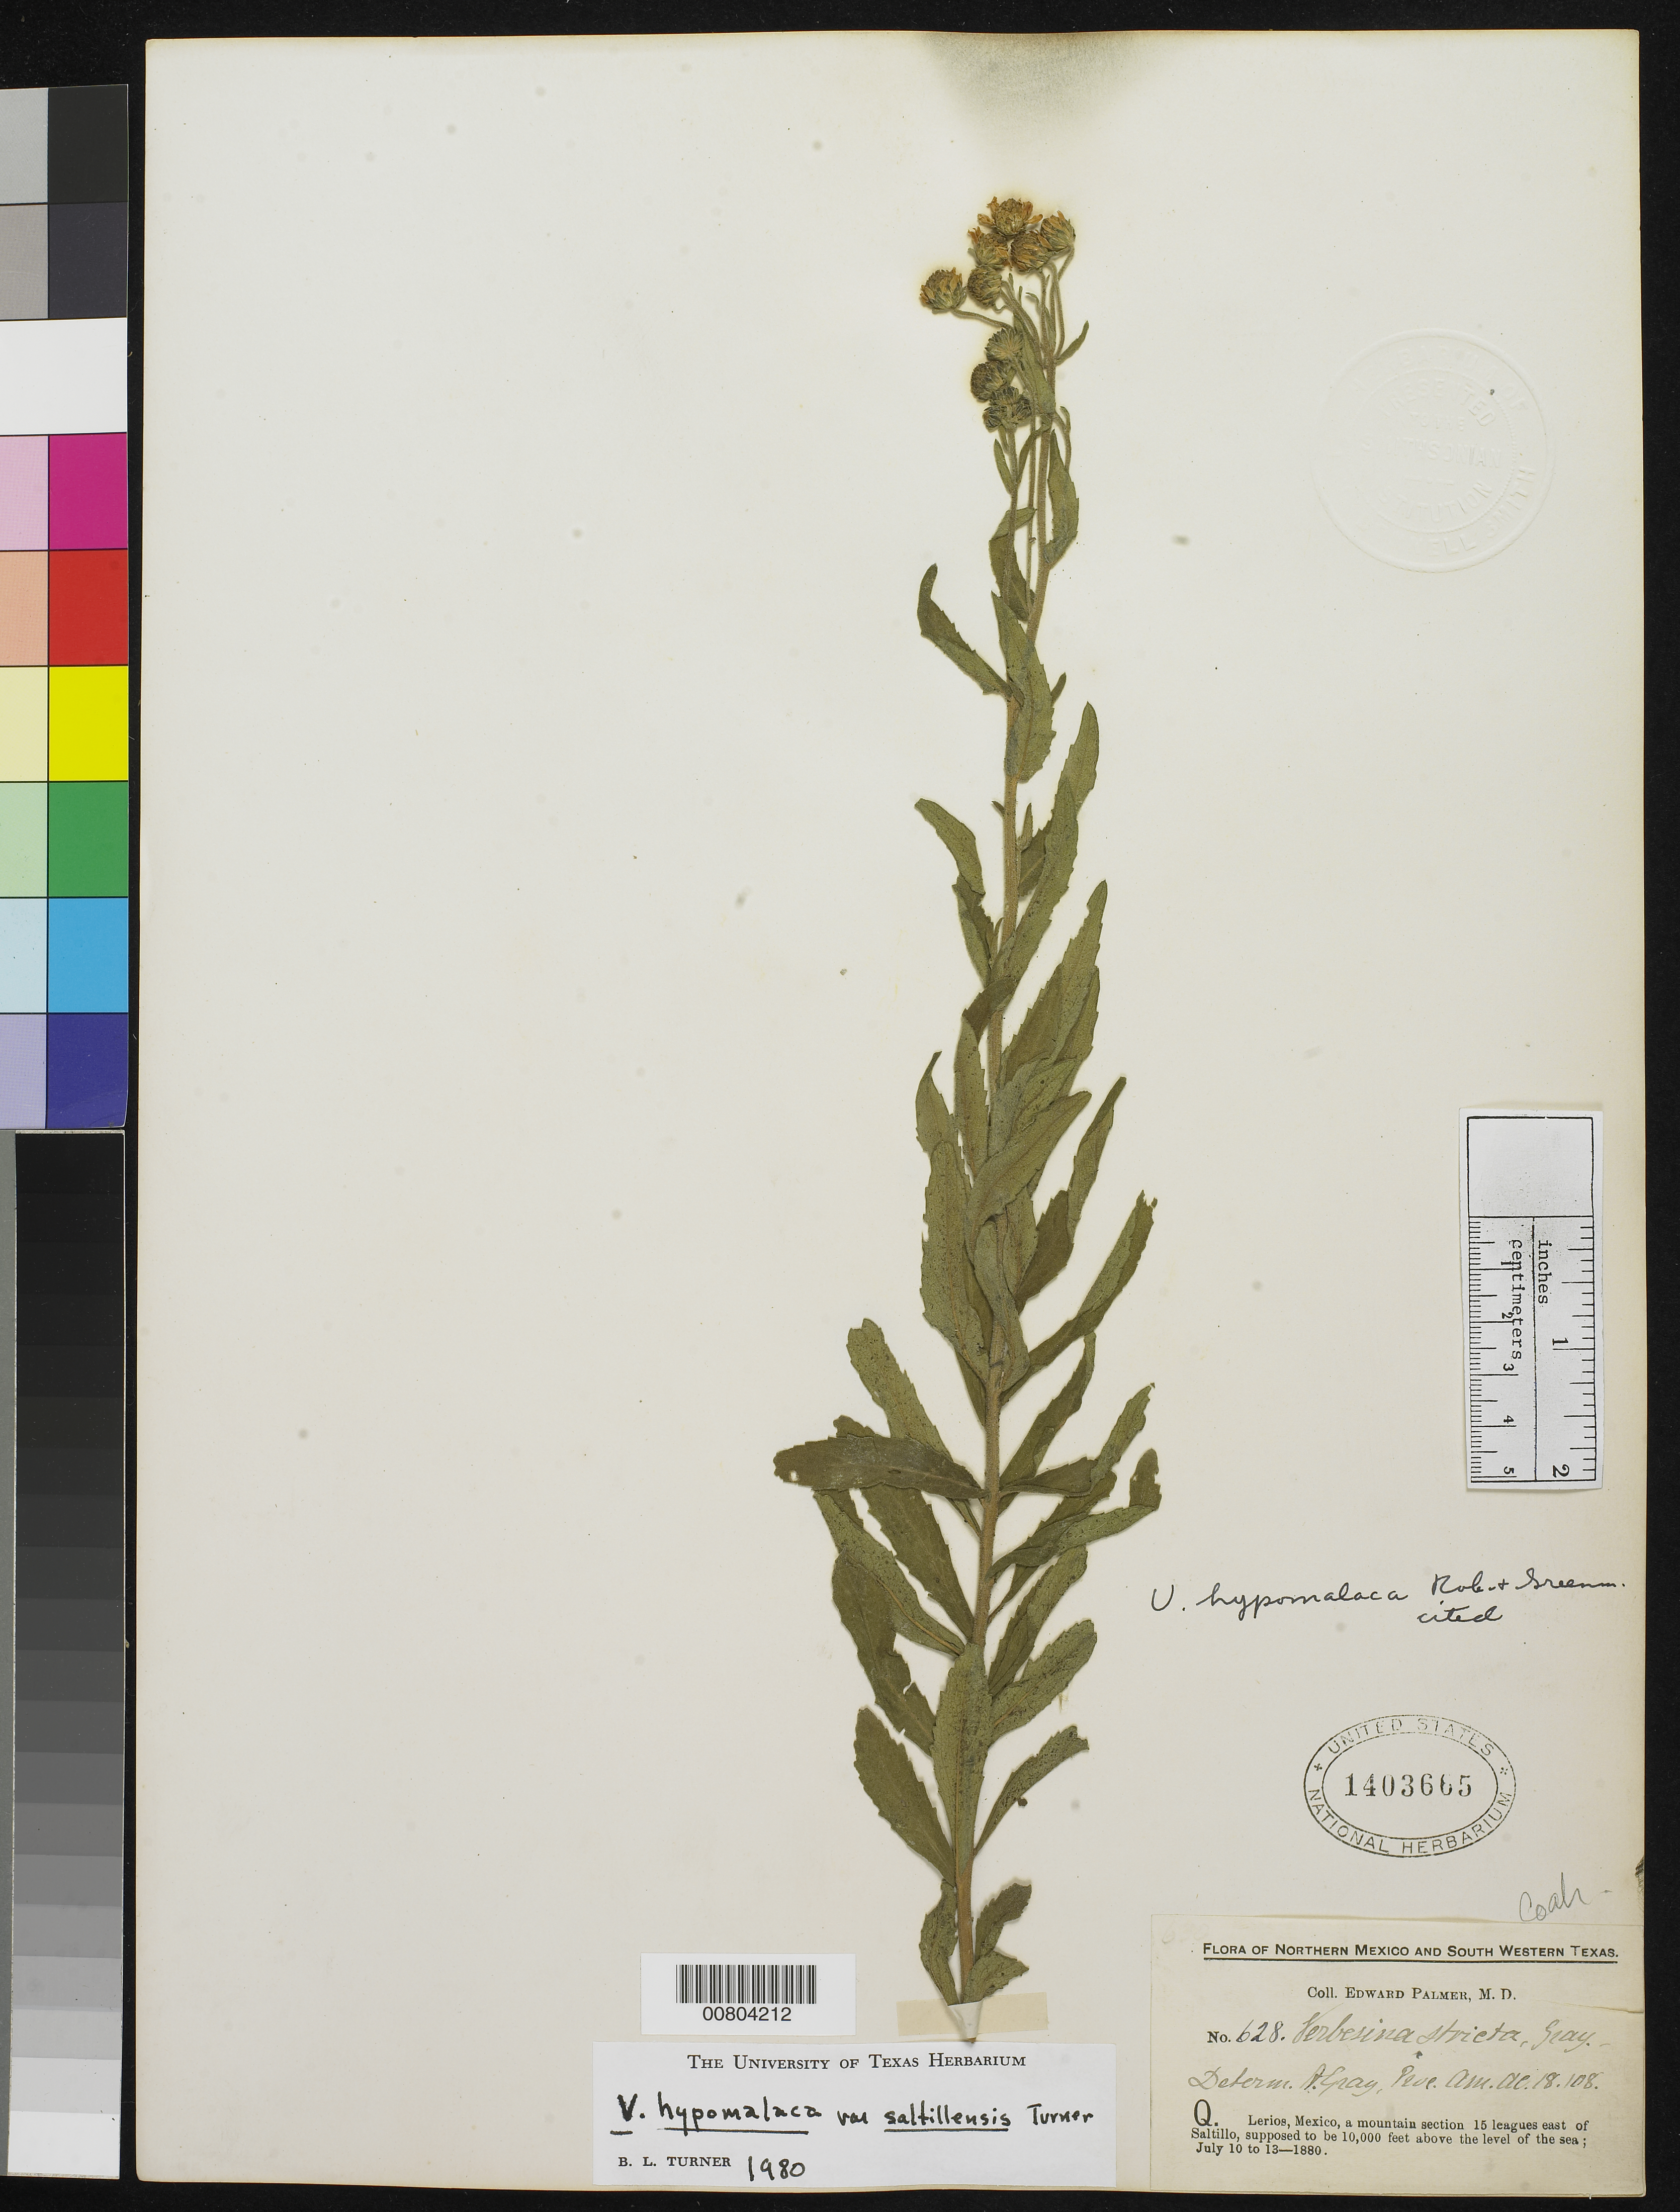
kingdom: Plantae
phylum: Tracheophyta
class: Magnoliopsida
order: Asterales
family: Asteraceae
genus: Verbesina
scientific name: Verbesina hypomalaca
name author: B.L. Rob. & Greenm.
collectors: E. Palmer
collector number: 628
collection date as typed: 10 Jul 1880 to 13 Jul 1880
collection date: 1880-07-10/1880-07-13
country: Mexico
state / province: Coahuila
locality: Q. Lerios, a mountain section 15 leagues east of Saltillo, Coahuila.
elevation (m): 3048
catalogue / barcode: US 1403665